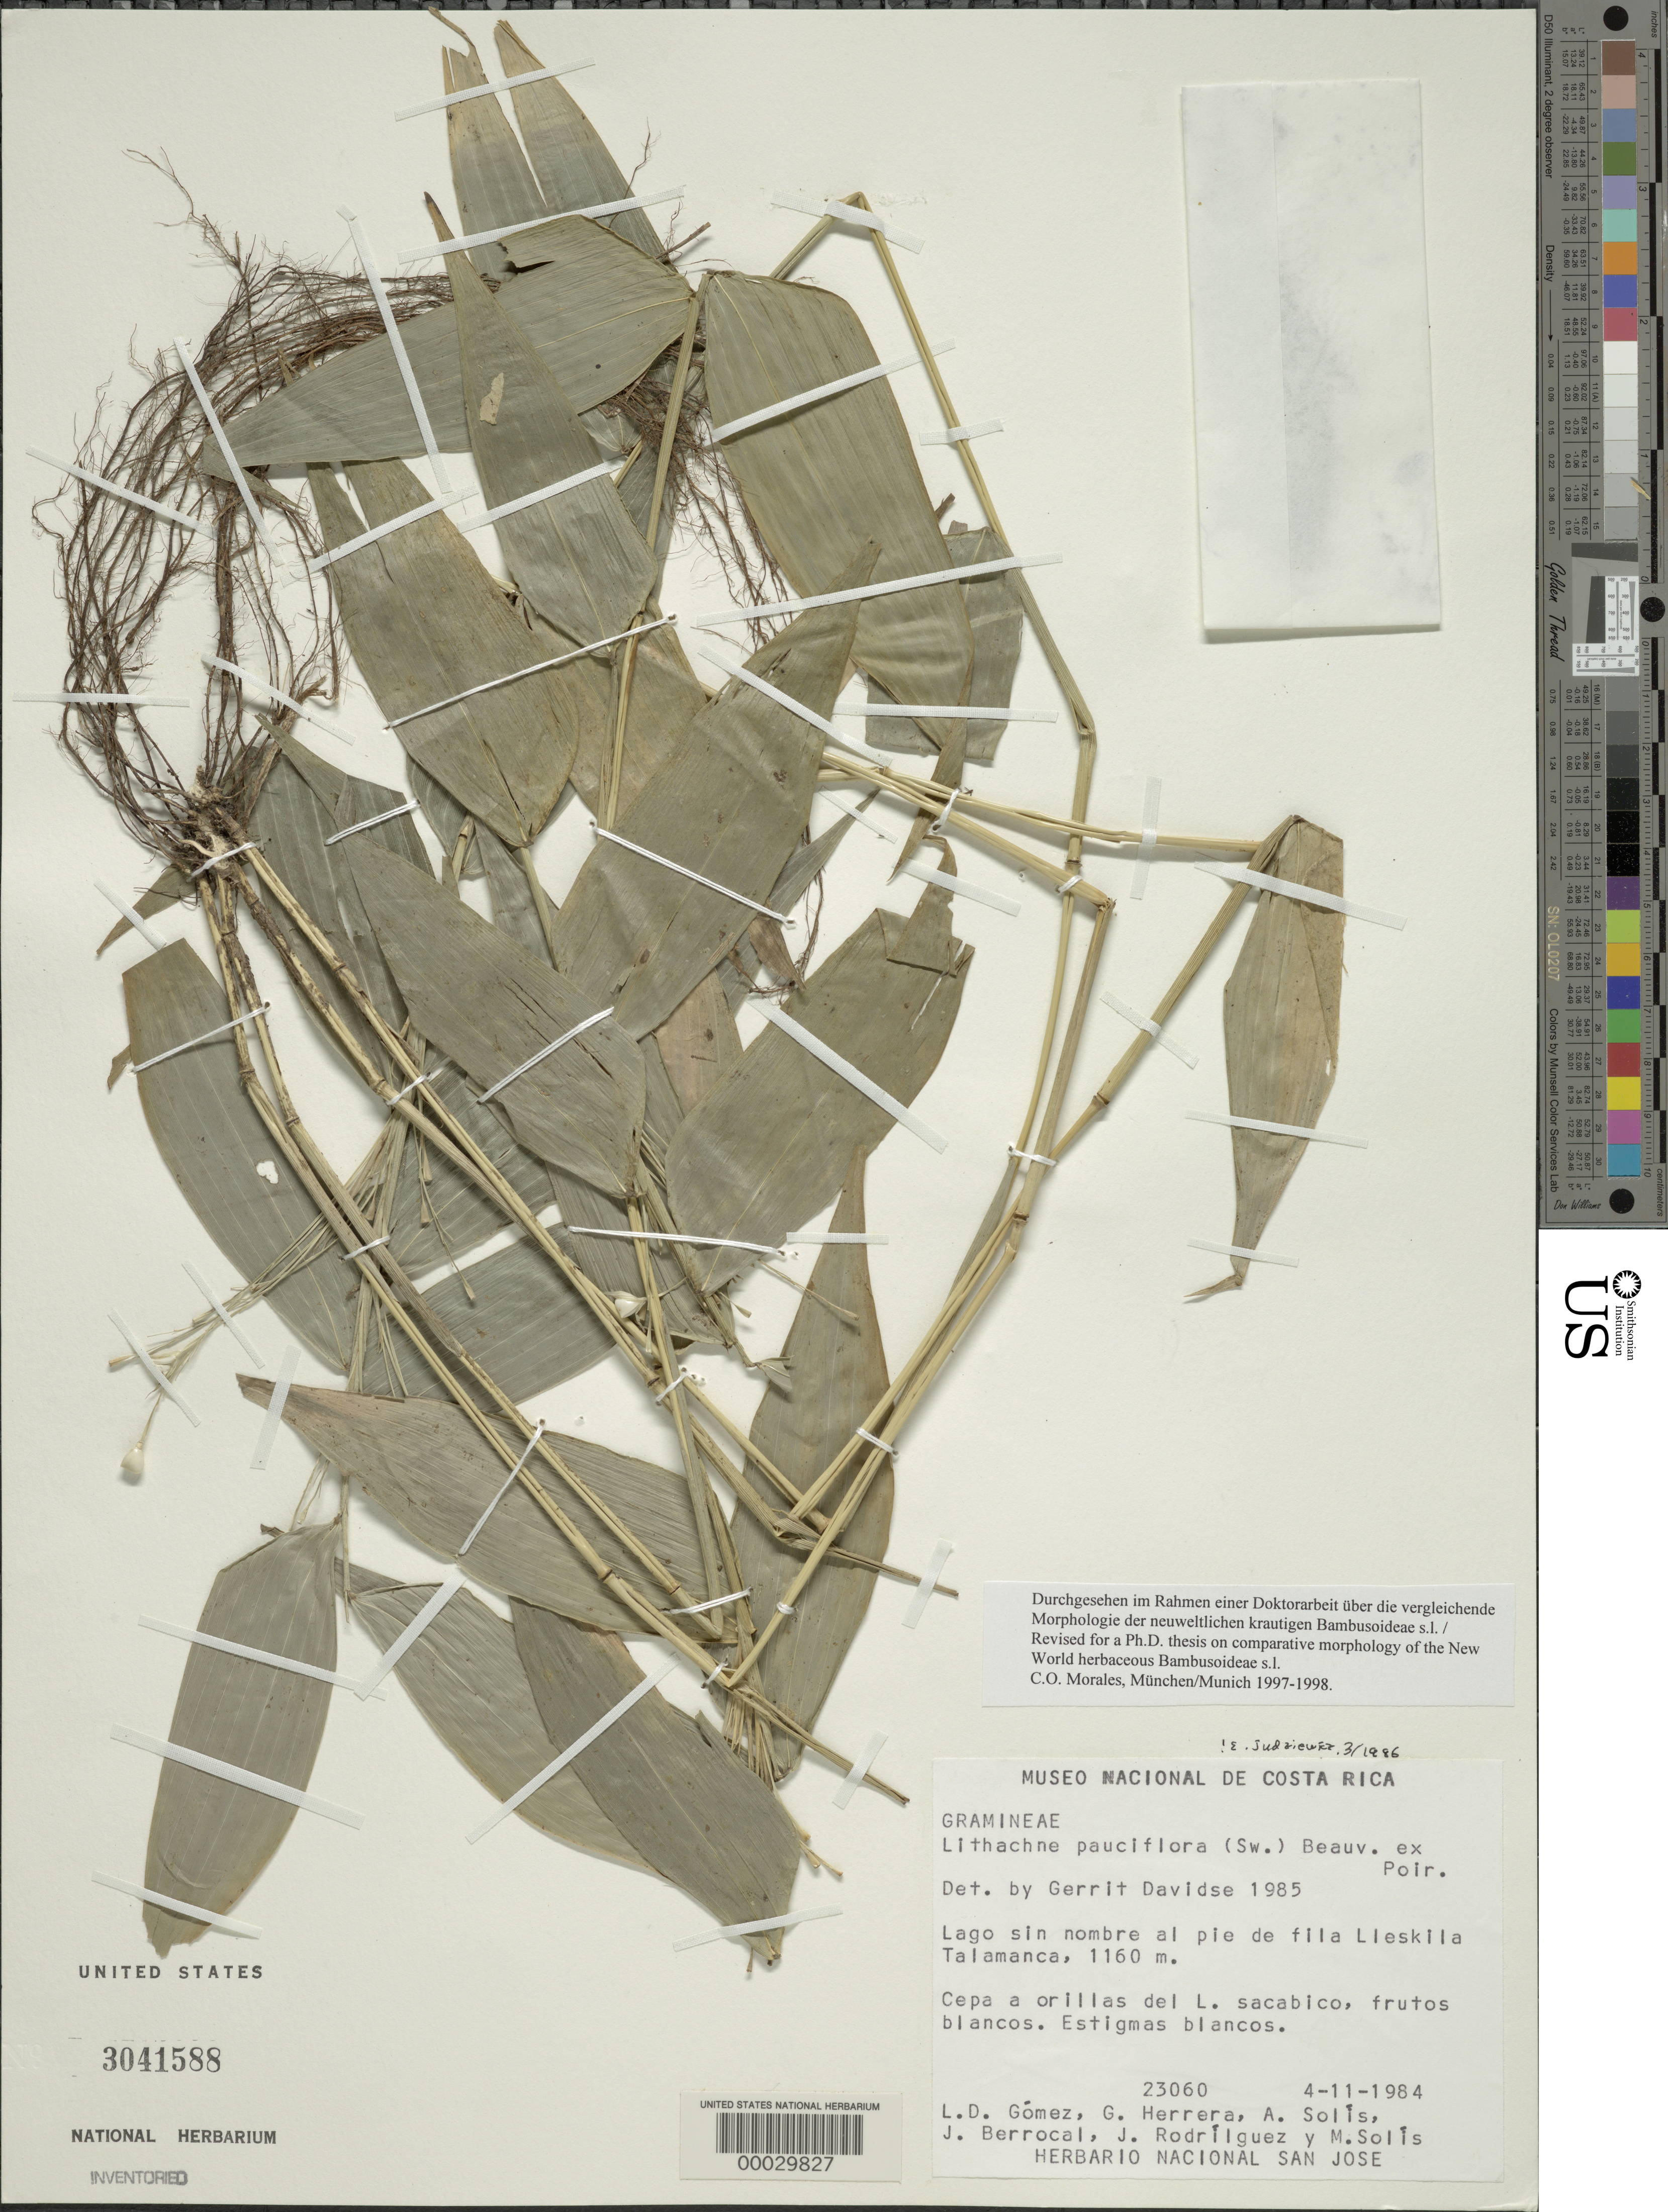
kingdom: Plantae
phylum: Tracheophyta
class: Liliopsida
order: Poales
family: Poaceae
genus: Lithachne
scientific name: Lithachne pauciflora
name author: (Sw.) P. Beauv.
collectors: L. D. Gómez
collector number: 23060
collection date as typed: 11 Apr 1984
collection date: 1984-04-11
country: Costa Rica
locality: Lleskila Talamanca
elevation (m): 1160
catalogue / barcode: US 3041588